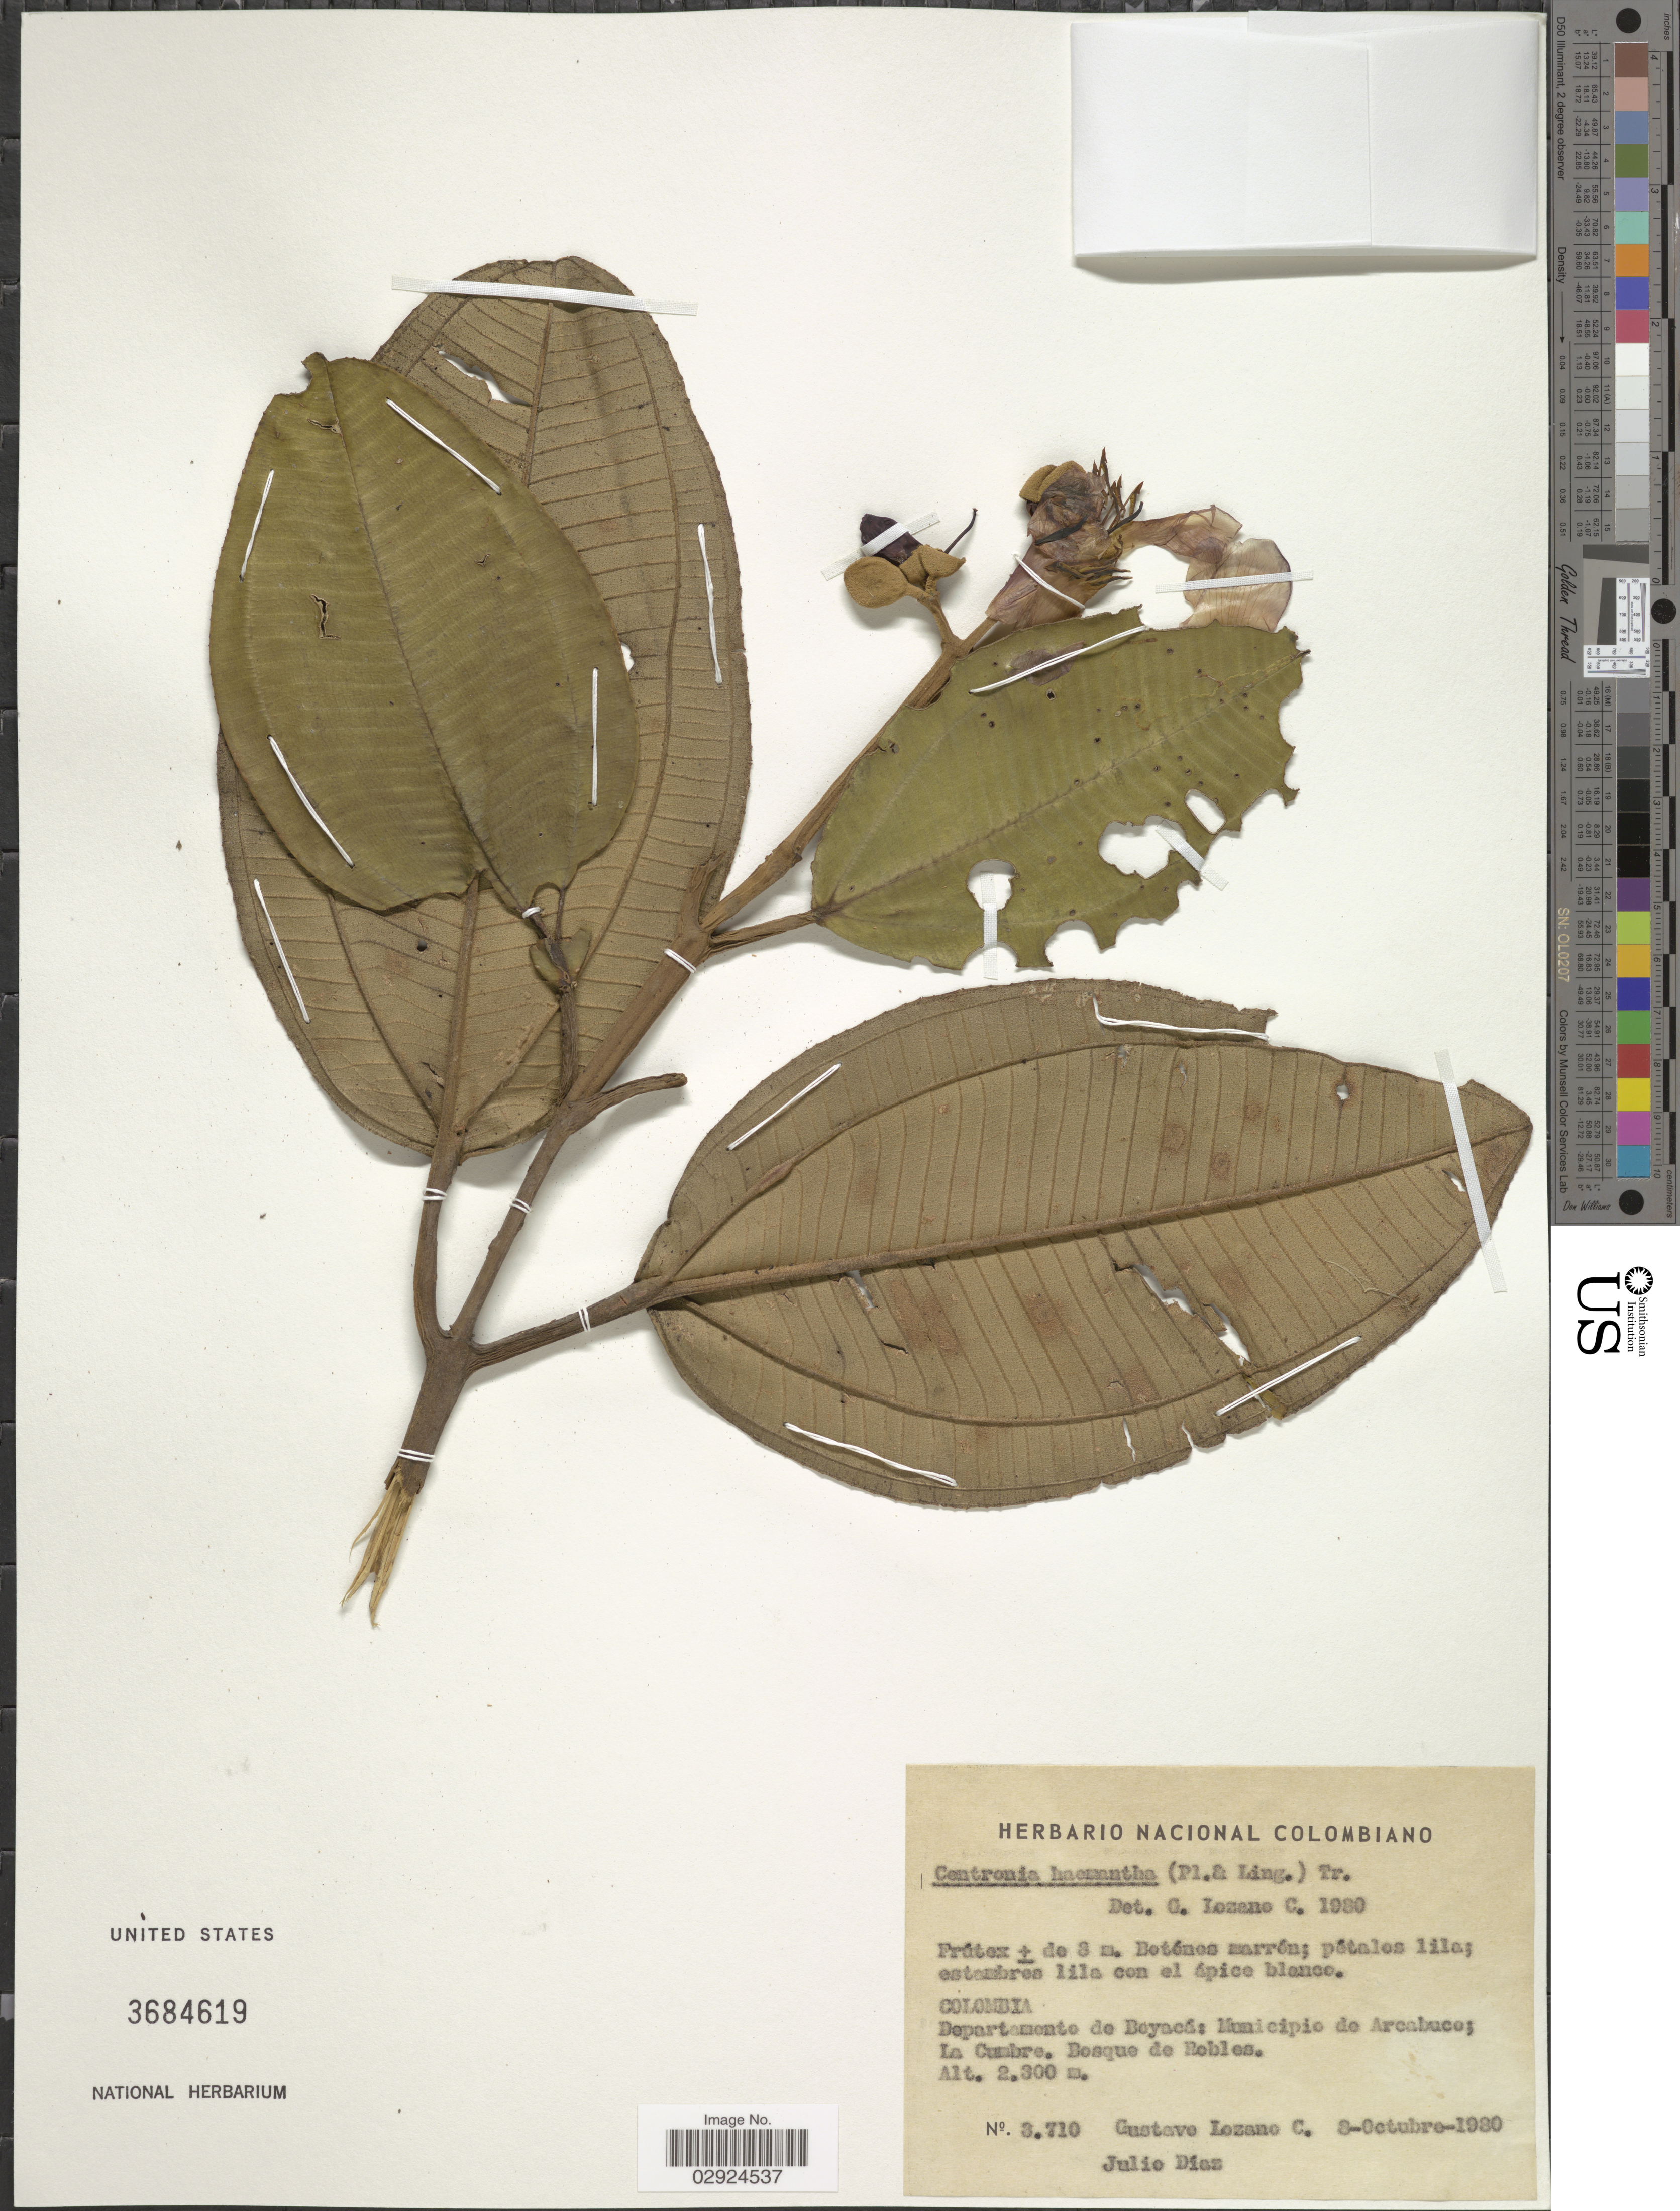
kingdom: Plantae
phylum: Tracheophyta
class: Magnoliopsida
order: Myrtales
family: Melastomataceae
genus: Meriania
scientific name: Meriania haemantha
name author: (Planch. & Lindl.) Humberto Mend. & Fern. Alonso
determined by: Michelangeli, F. A.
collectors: G. Lozano-Contreras & J. Diaz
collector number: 3710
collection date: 1930-10-08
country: Colombia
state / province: Boyacá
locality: Departamento de Boyacá: Municipio de Arcabuco; La Cumbre. Bosque de Robles.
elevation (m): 2300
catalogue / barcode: US 3684619